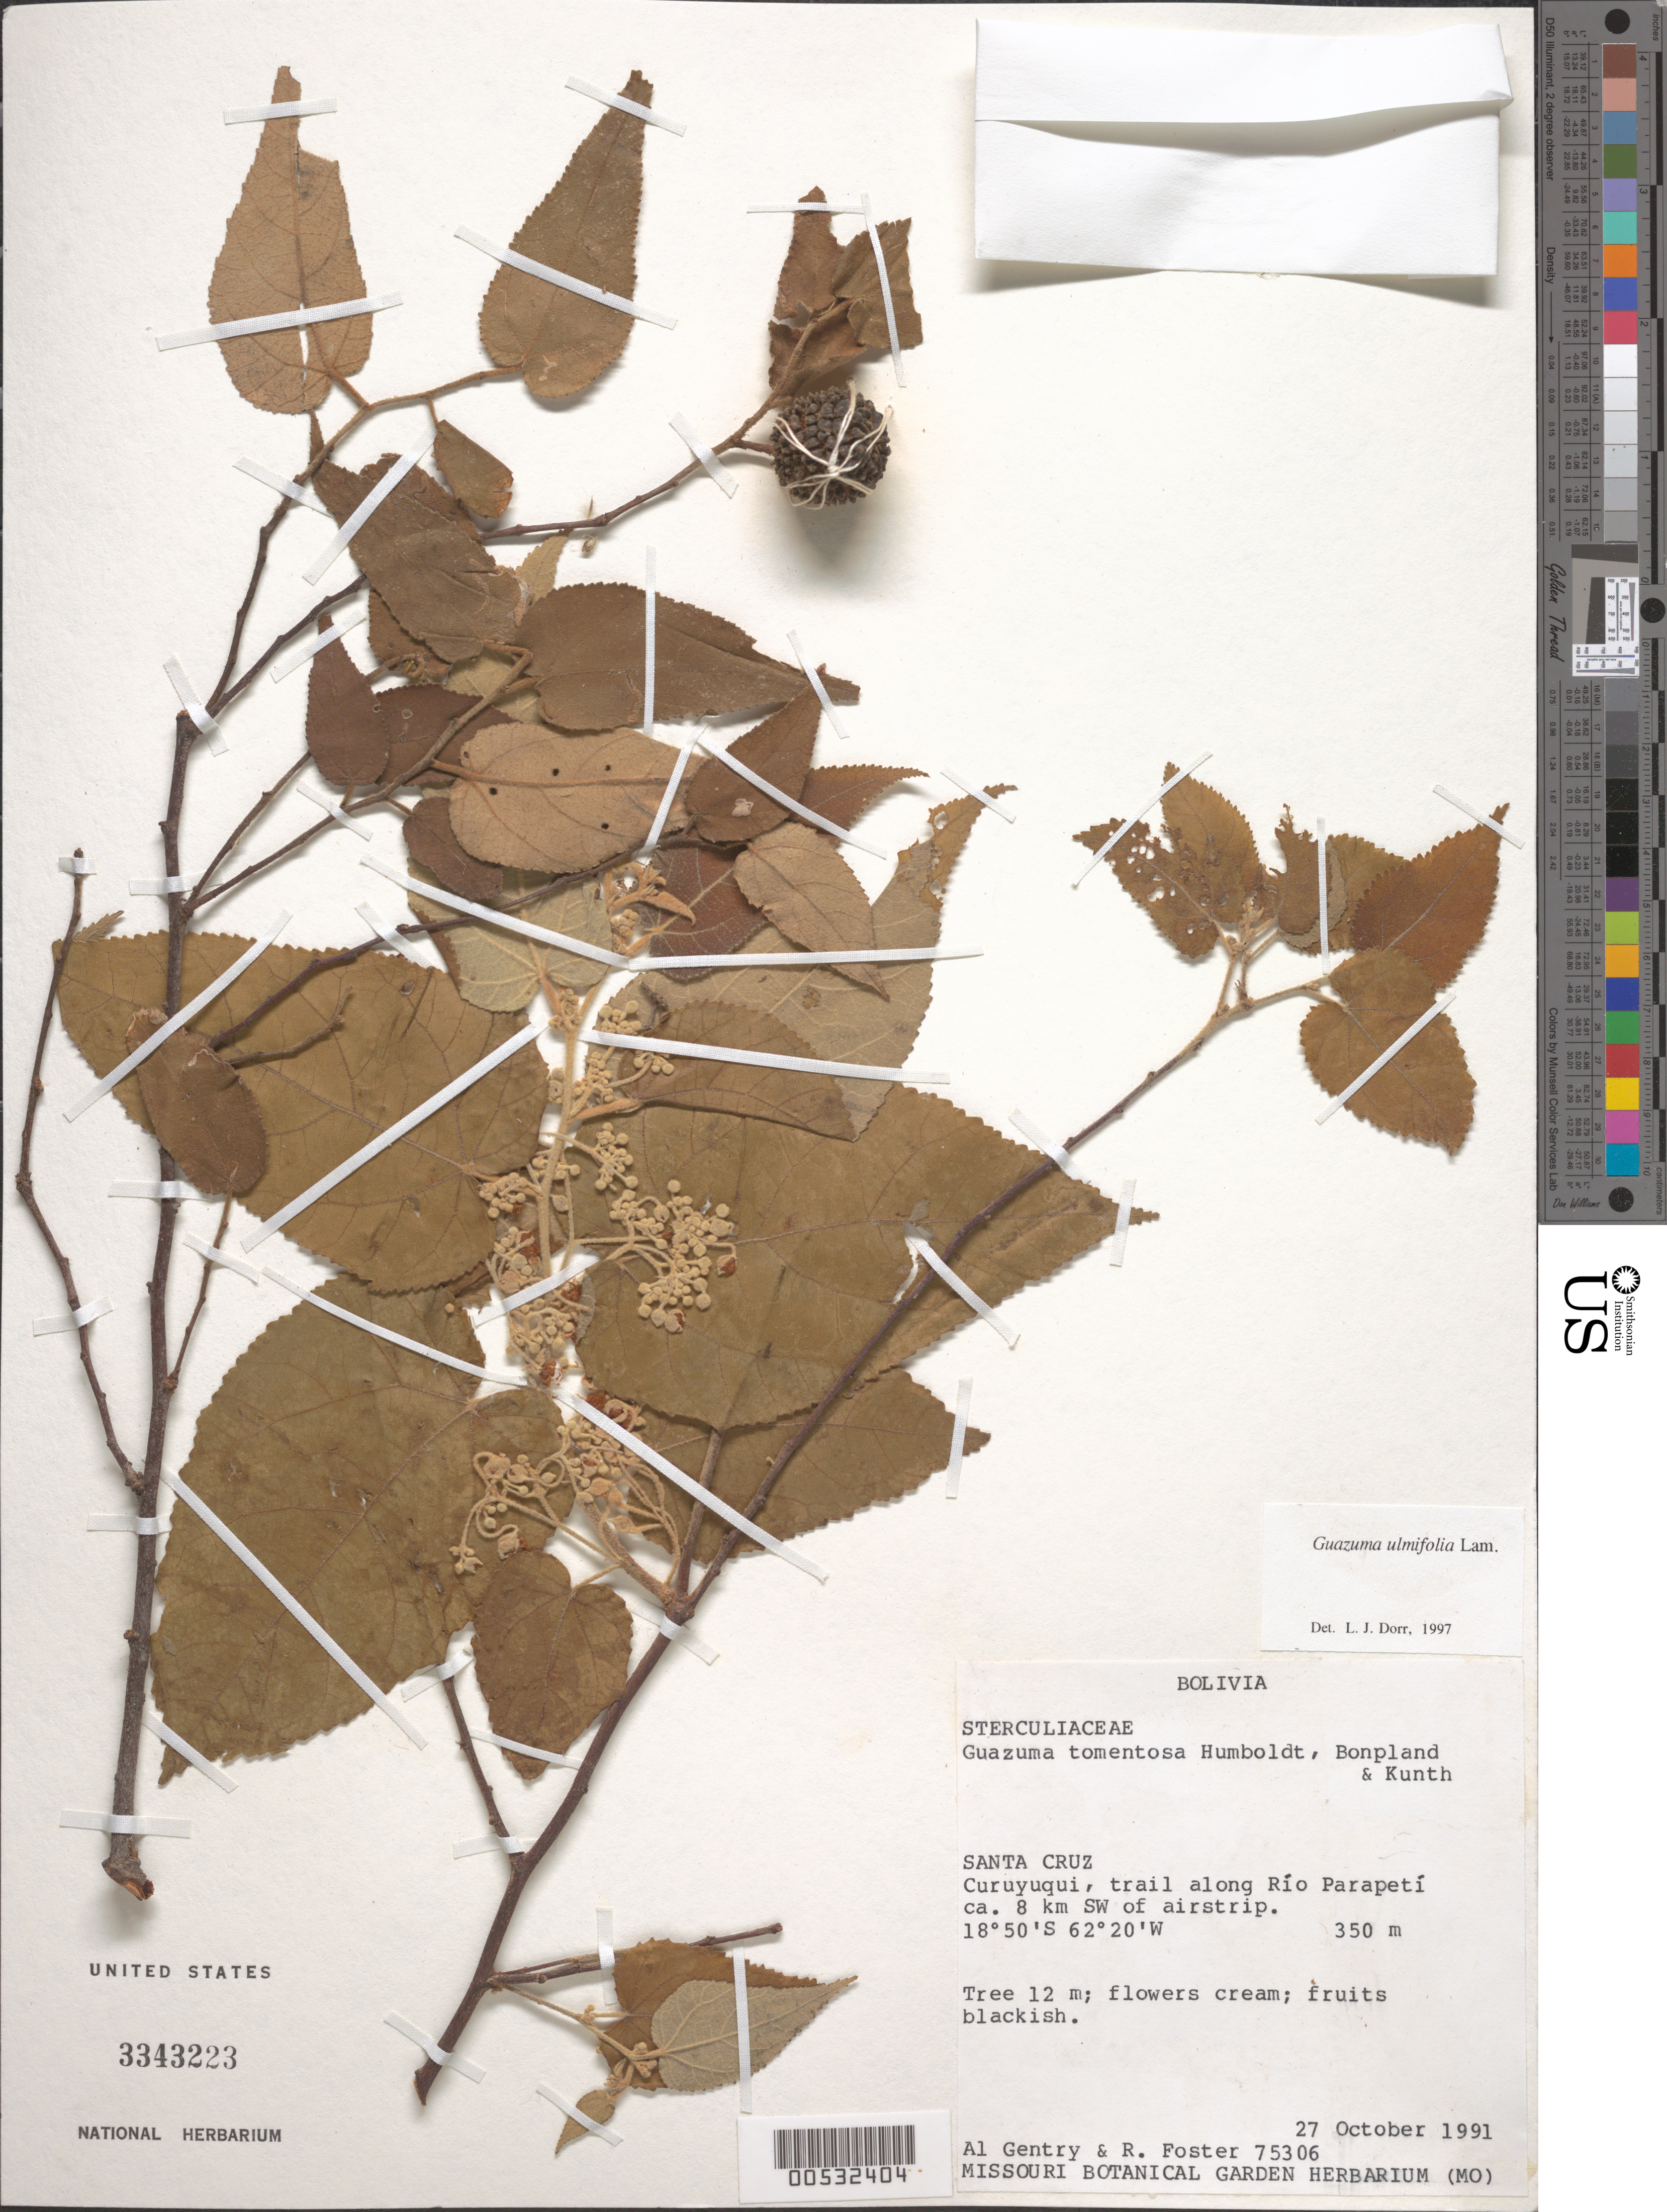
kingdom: Plantae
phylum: Tracheophyta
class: Magnoliopsida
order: Malvales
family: Malvaceae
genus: Guazuma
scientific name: Guazuma ulmifolia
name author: Lam.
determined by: Dorr, L. J., (BOT), Smithsonian Institution - National Museum of Natural History (UNITED STATES)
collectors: A. H. Gentry & R. Foster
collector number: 75306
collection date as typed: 27 Oct 1991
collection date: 1991-10-27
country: Bolivia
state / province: Cochabamba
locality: Curuyuqui, Trail along Rio Parapetí. About 8 km SW of airstip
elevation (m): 350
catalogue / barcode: US 3343223